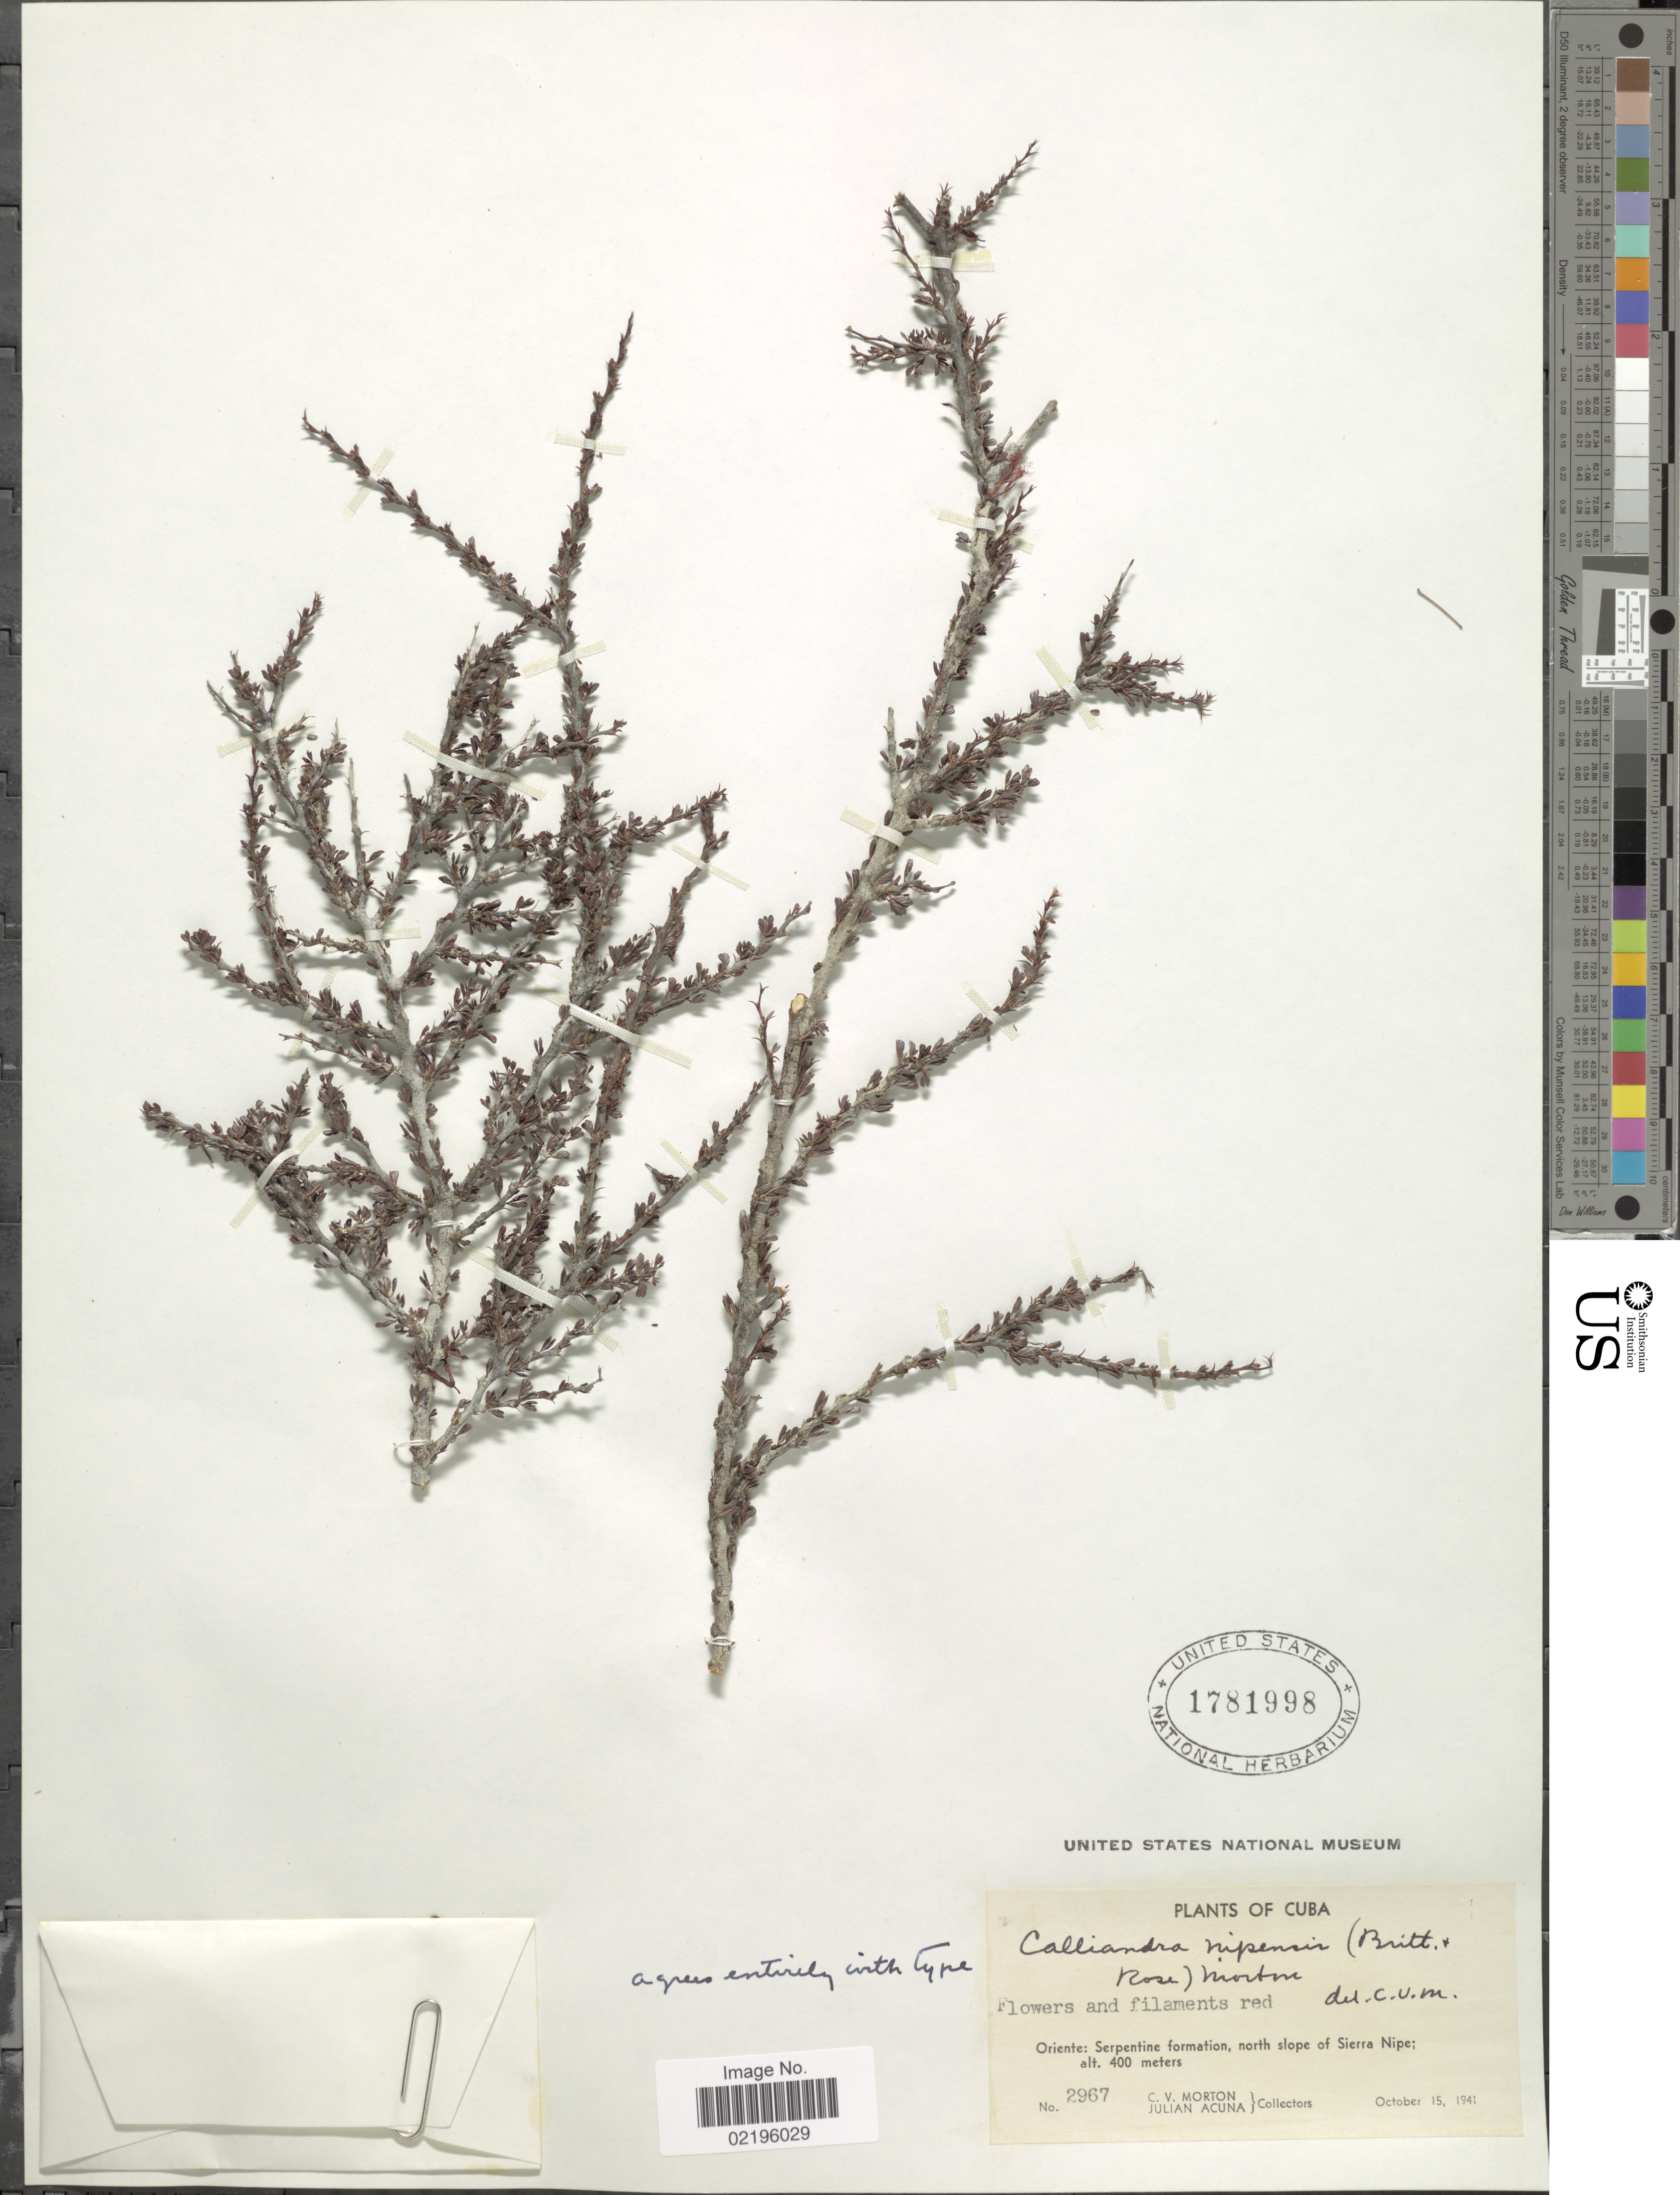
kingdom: Plantae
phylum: Tracheophyta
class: Magnoliopsida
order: Fabales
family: Fabaceae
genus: Calliandra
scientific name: Calliandra nipensis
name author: Leon & Alain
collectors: C. V. Morton & J. B. Acuña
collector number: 2967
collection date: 1941-10-15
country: Cuba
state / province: Oriente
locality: Serpentine formation, north slope of Sierra Nipe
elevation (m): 400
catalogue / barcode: US 1781998